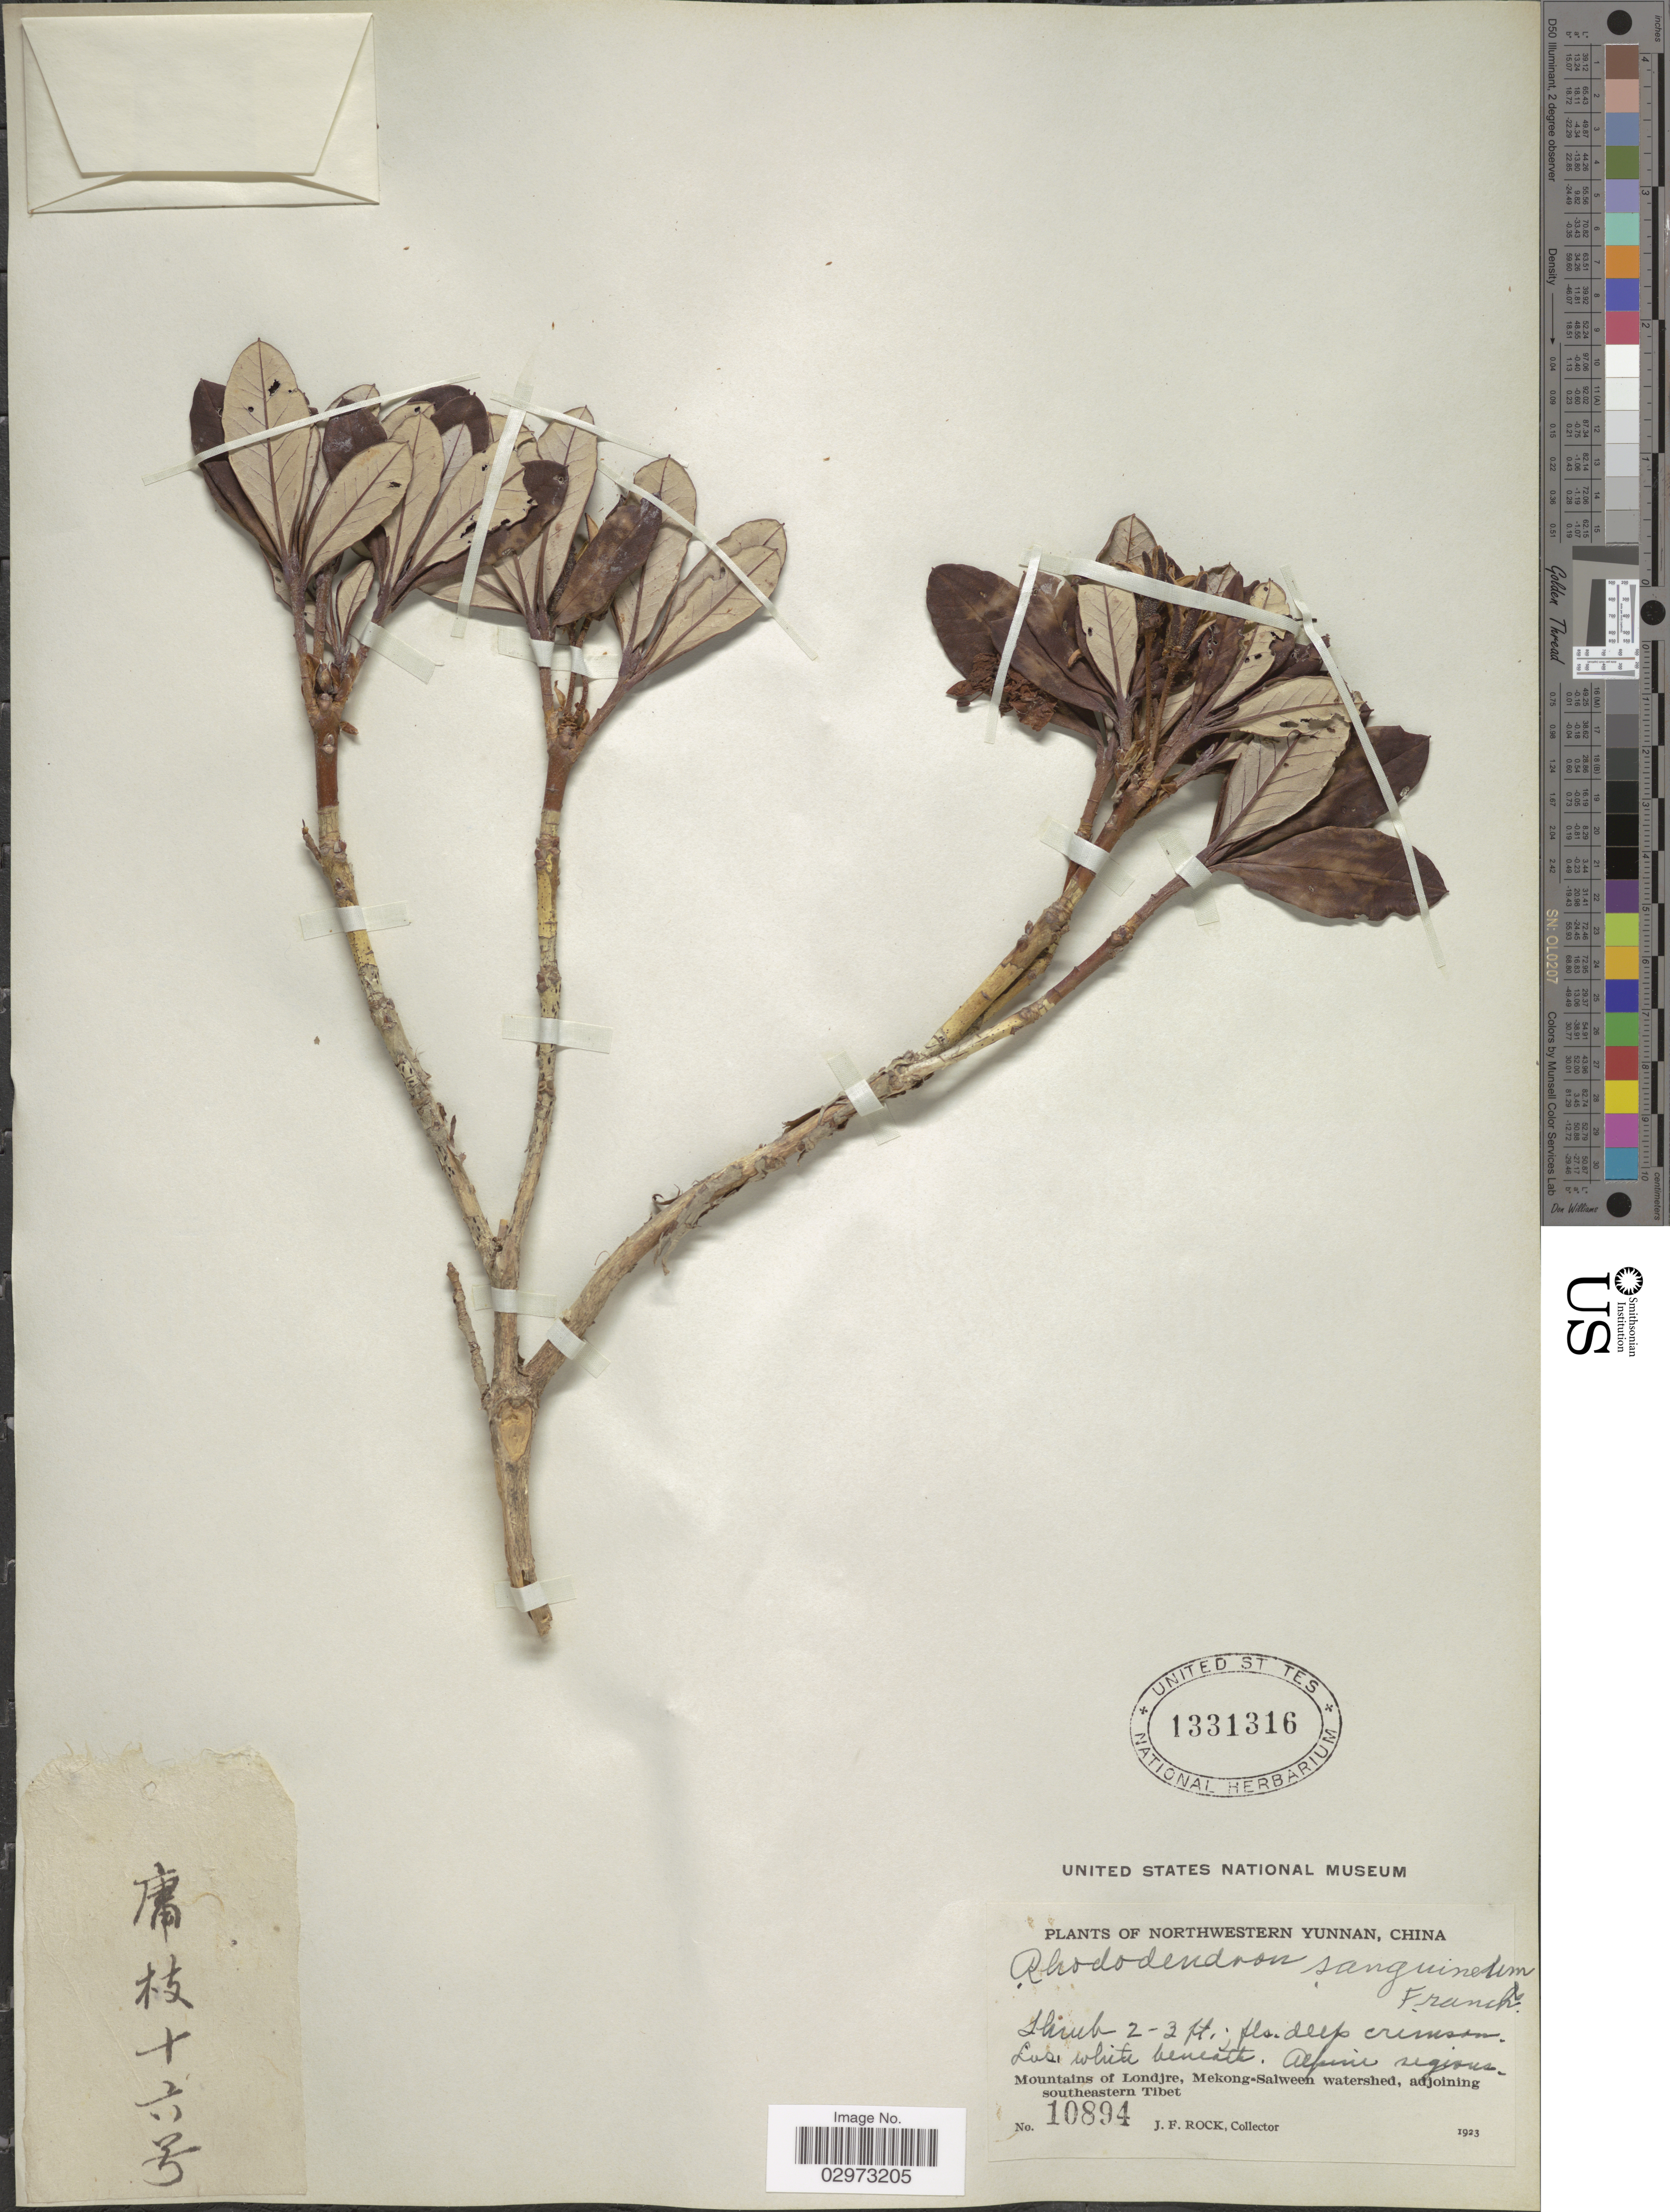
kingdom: Plantae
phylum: Tracheophyta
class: Magnoliopsida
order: Ericales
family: Ericaceae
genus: Rhododendron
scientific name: Rhododendron sanguineum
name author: Franch.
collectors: J. Rock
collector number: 10894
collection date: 1923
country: China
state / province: Yunnan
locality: Northwestern Yunnan. Alpine regions. Mountains of Londjre, Mekong-Salween watershed, adjoining southeastern Tibet.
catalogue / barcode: US 1331316